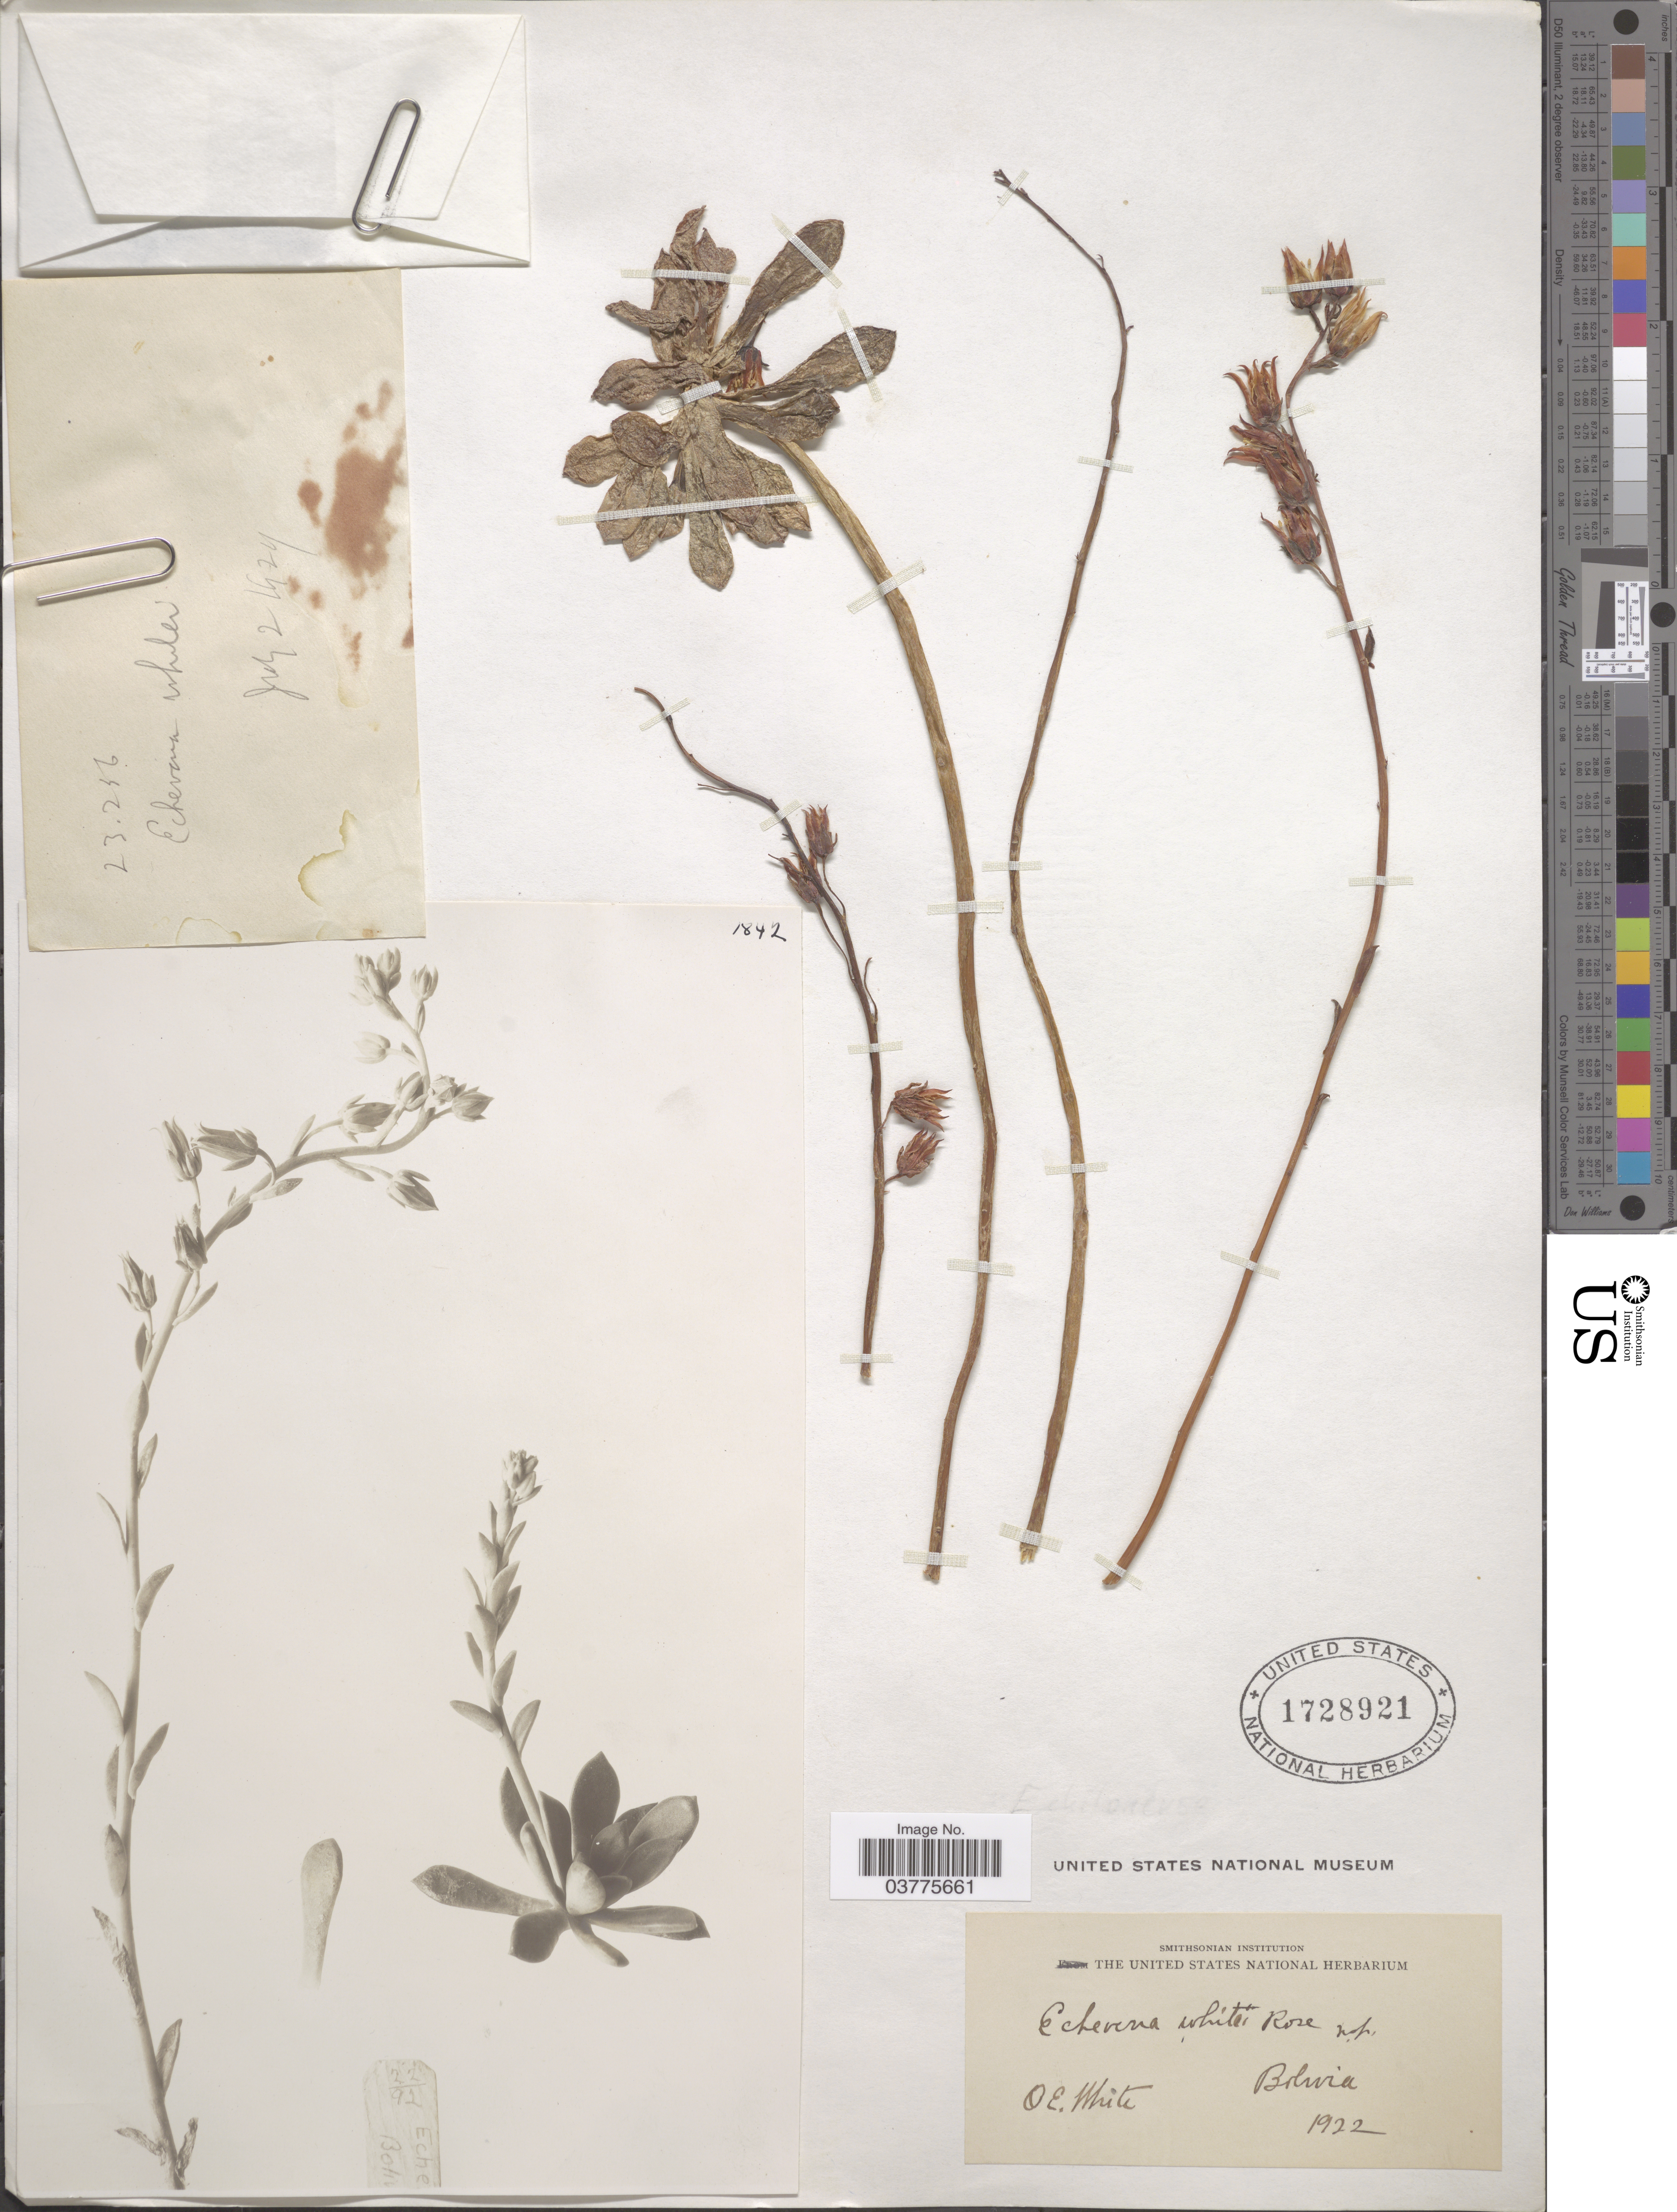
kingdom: Plantae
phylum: Tracheophyta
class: Magnoliopsida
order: Saxifragales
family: Crassulaceae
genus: Echeveria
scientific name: Echeveria whitei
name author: Rose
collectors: O. E. White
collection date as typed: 1922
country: Bolivia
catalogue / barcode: US 1728921